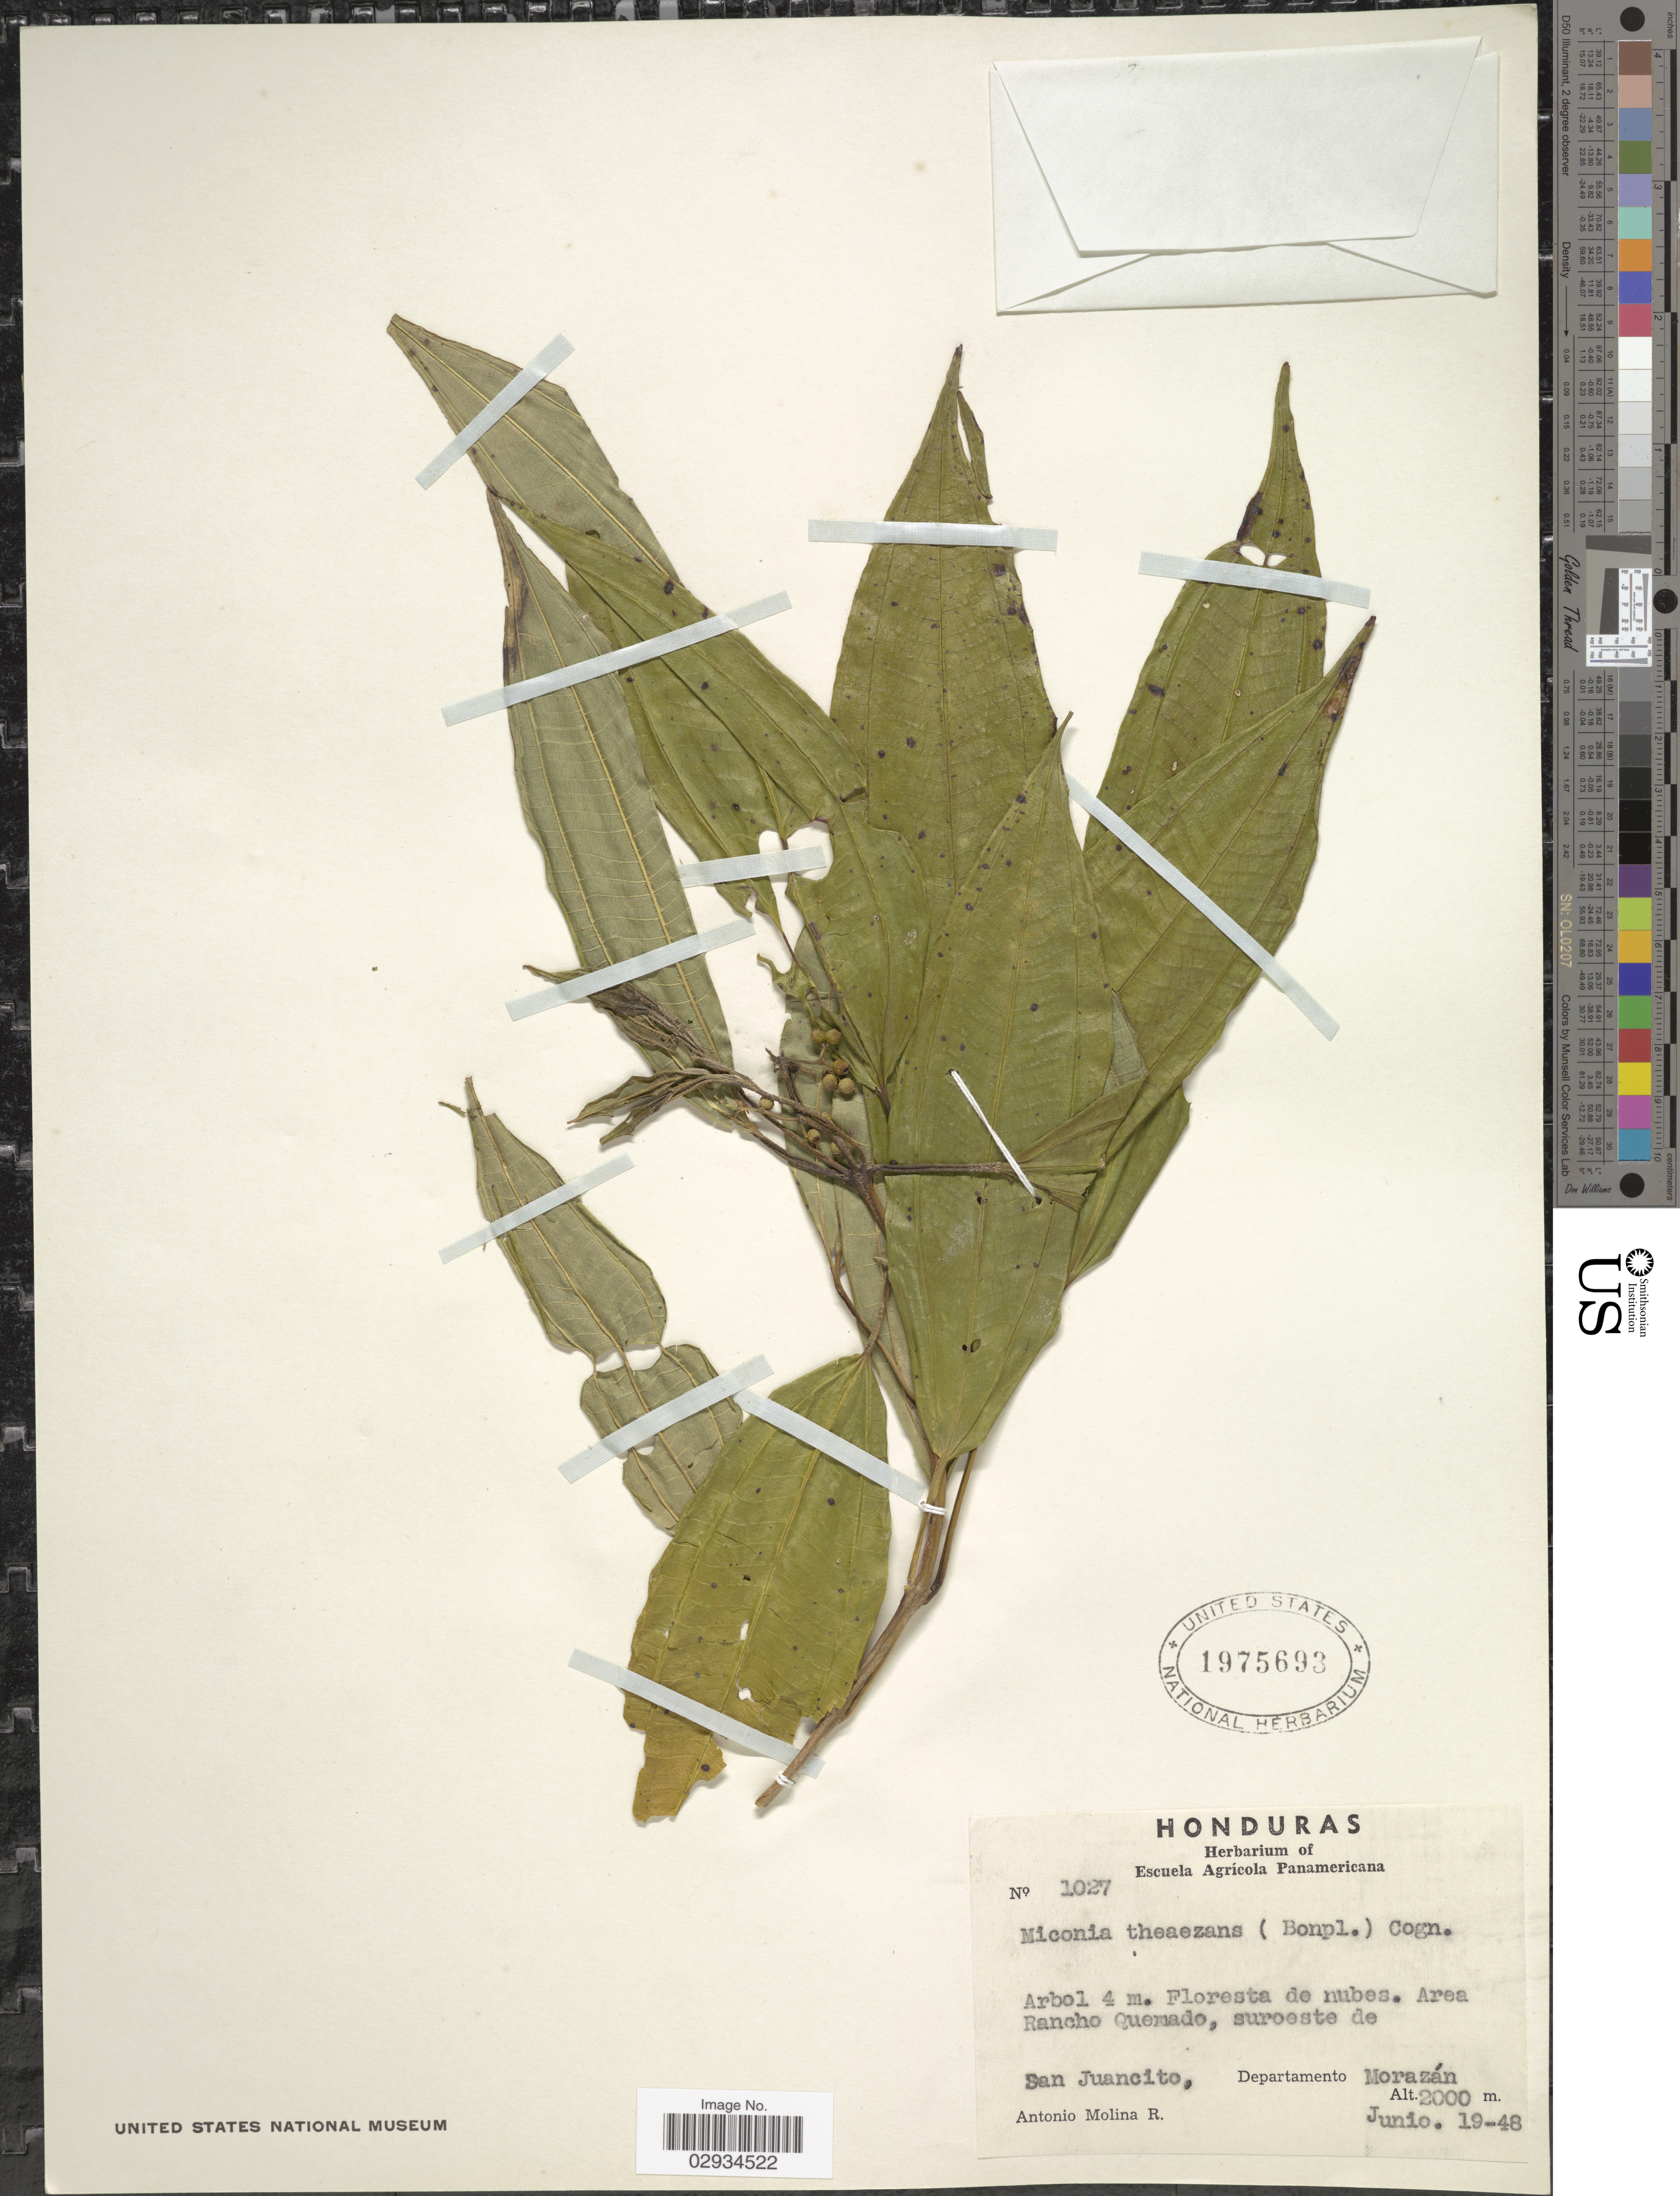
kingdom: Plantae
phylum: Tracheophyta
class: Magnoliopsida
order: Myrtales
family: Melastomataceae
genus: Miconia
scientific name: Miconia theizans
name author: (Bonpl.) Cogn.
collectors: A. Molina R.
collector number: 1027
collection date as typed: Transcribed d/m/y: 19/6/48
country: Honduras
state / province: Fco. Morazán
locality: Area Rancho Quemado, suroeste de San Juancito, Departamento Morazán.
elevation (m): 2000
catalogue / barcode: US 1975693